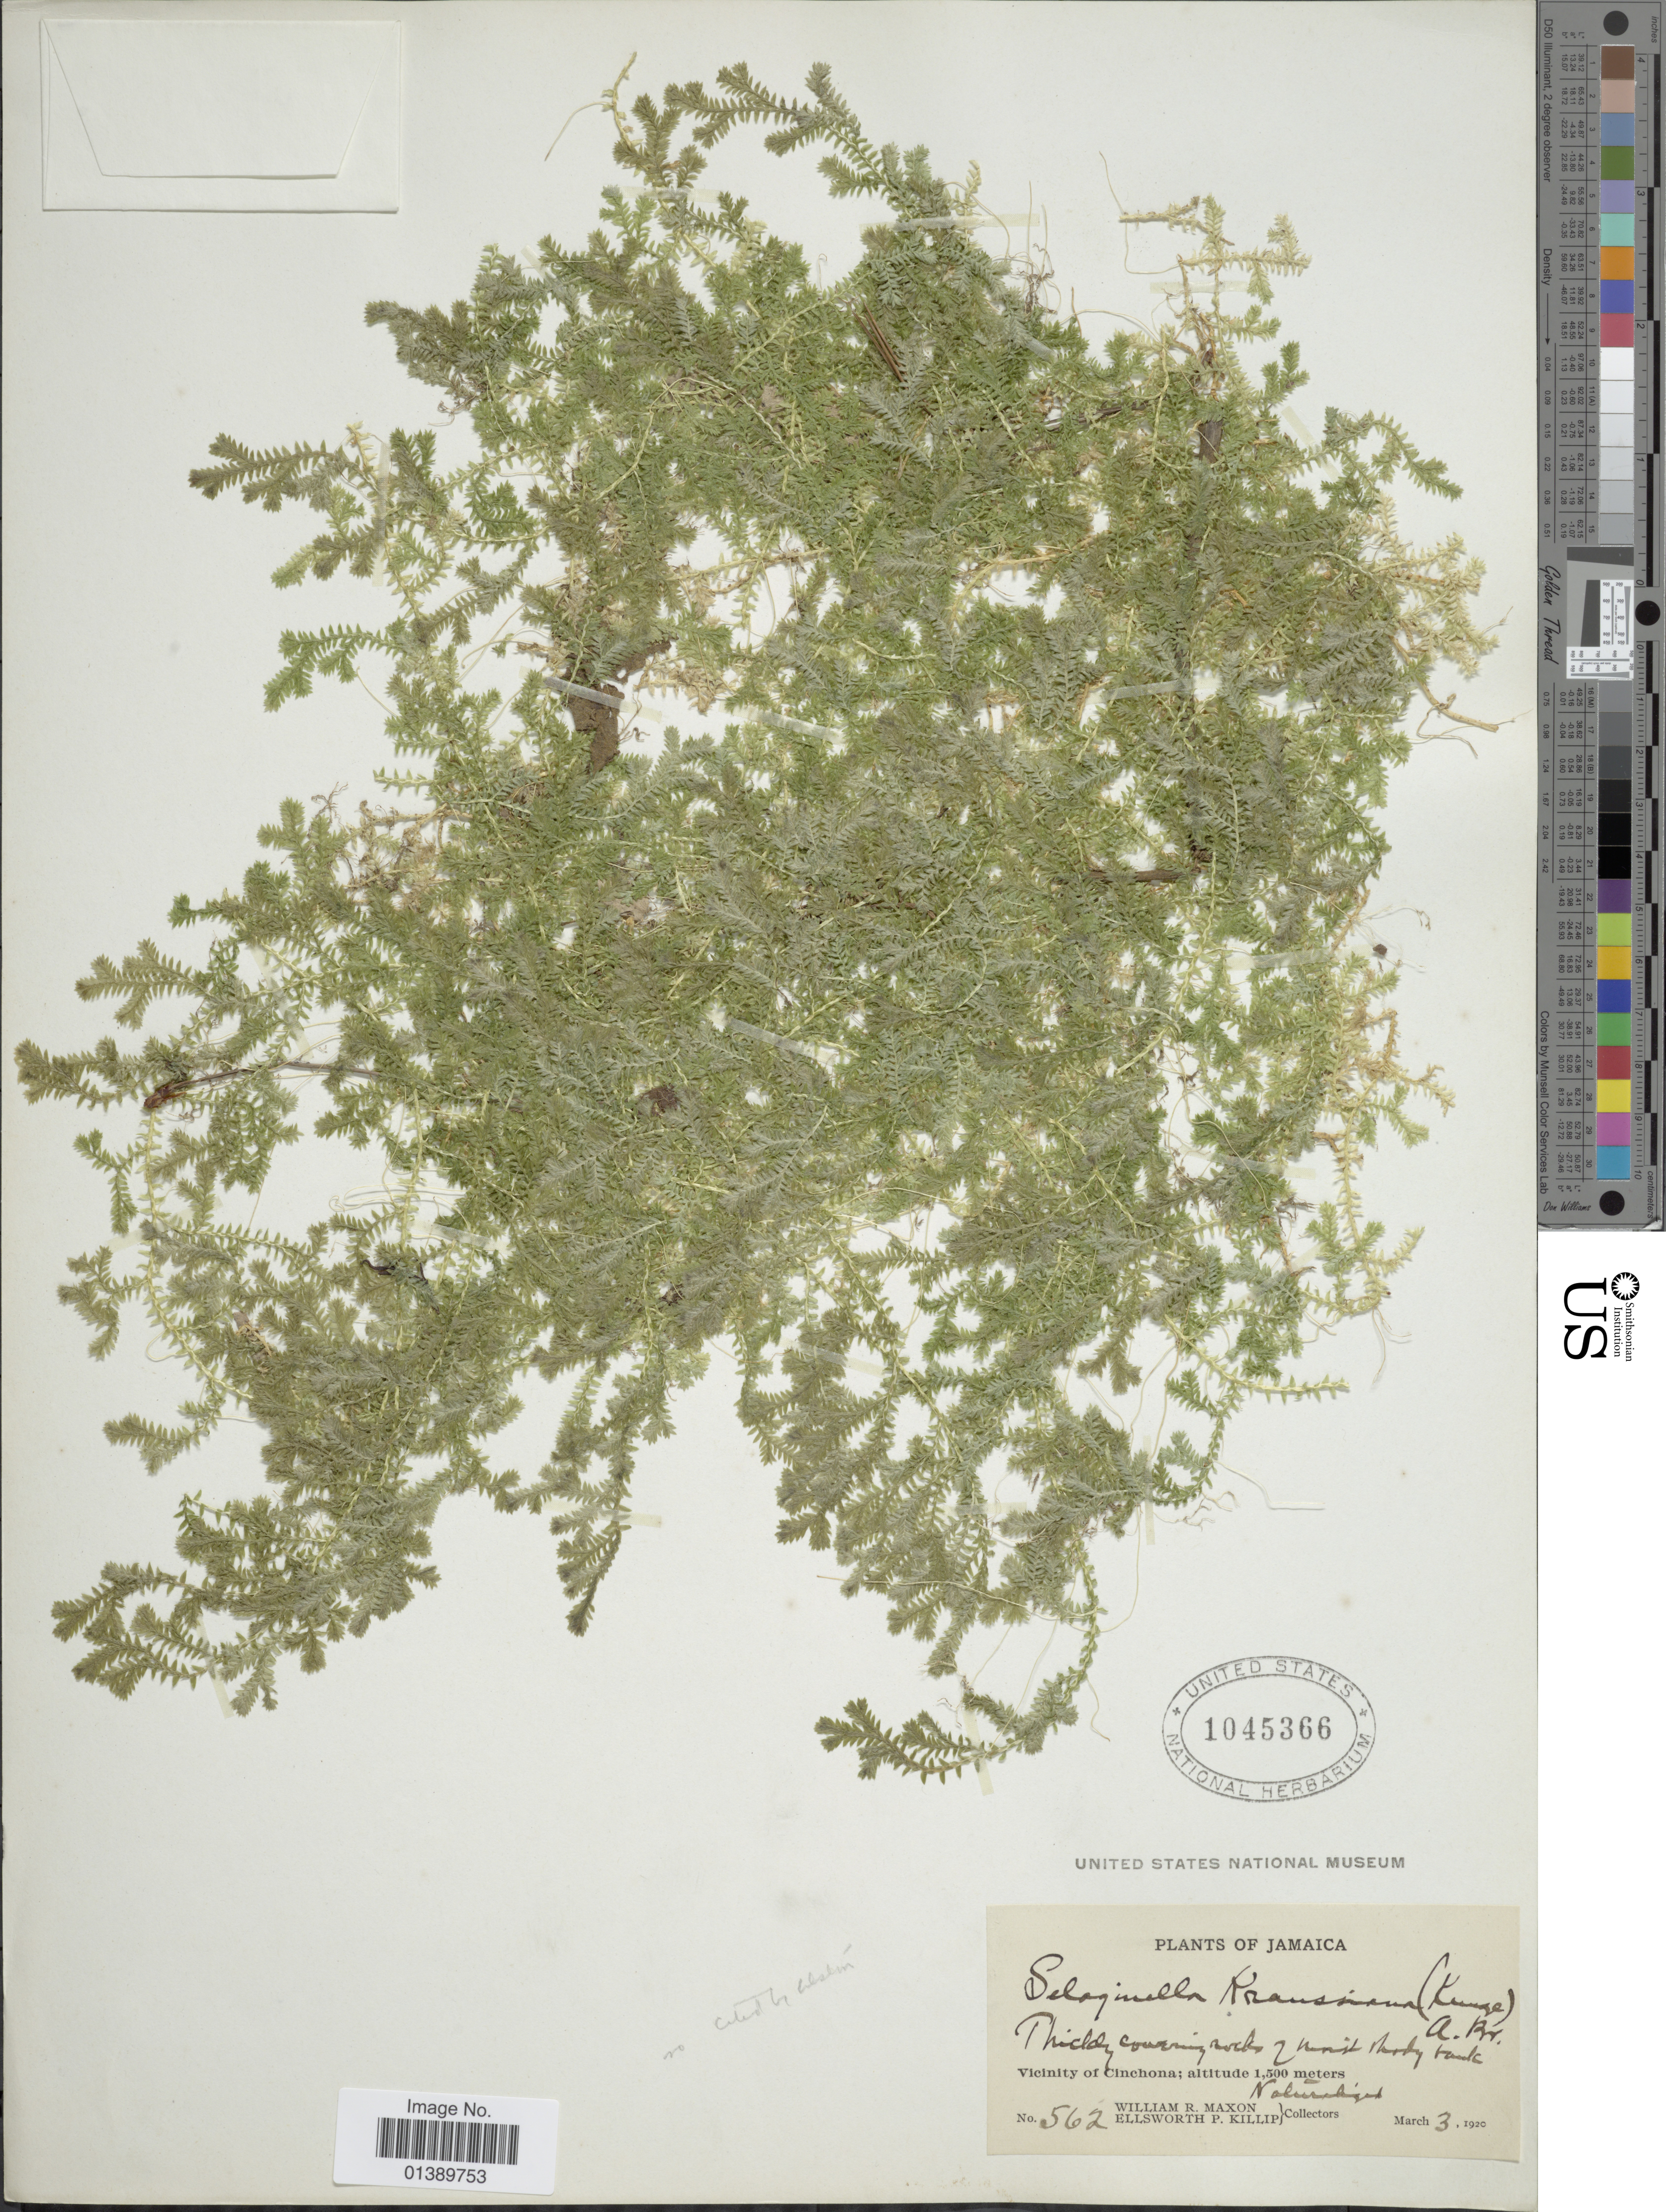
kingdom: Plantae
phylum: Tracheophyta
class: Lycopodiopsida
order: Selaginellales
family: Selaginellaceae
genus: Selaginella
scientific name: Selaginella kraussiana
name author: (Kunze) A. Braun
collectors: W. R. Maxon & E. P. Killip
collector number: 562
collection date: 1920-03-03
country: Jamaica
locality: Vicinity of cinchona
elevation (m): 1500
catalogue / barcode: US 1045366